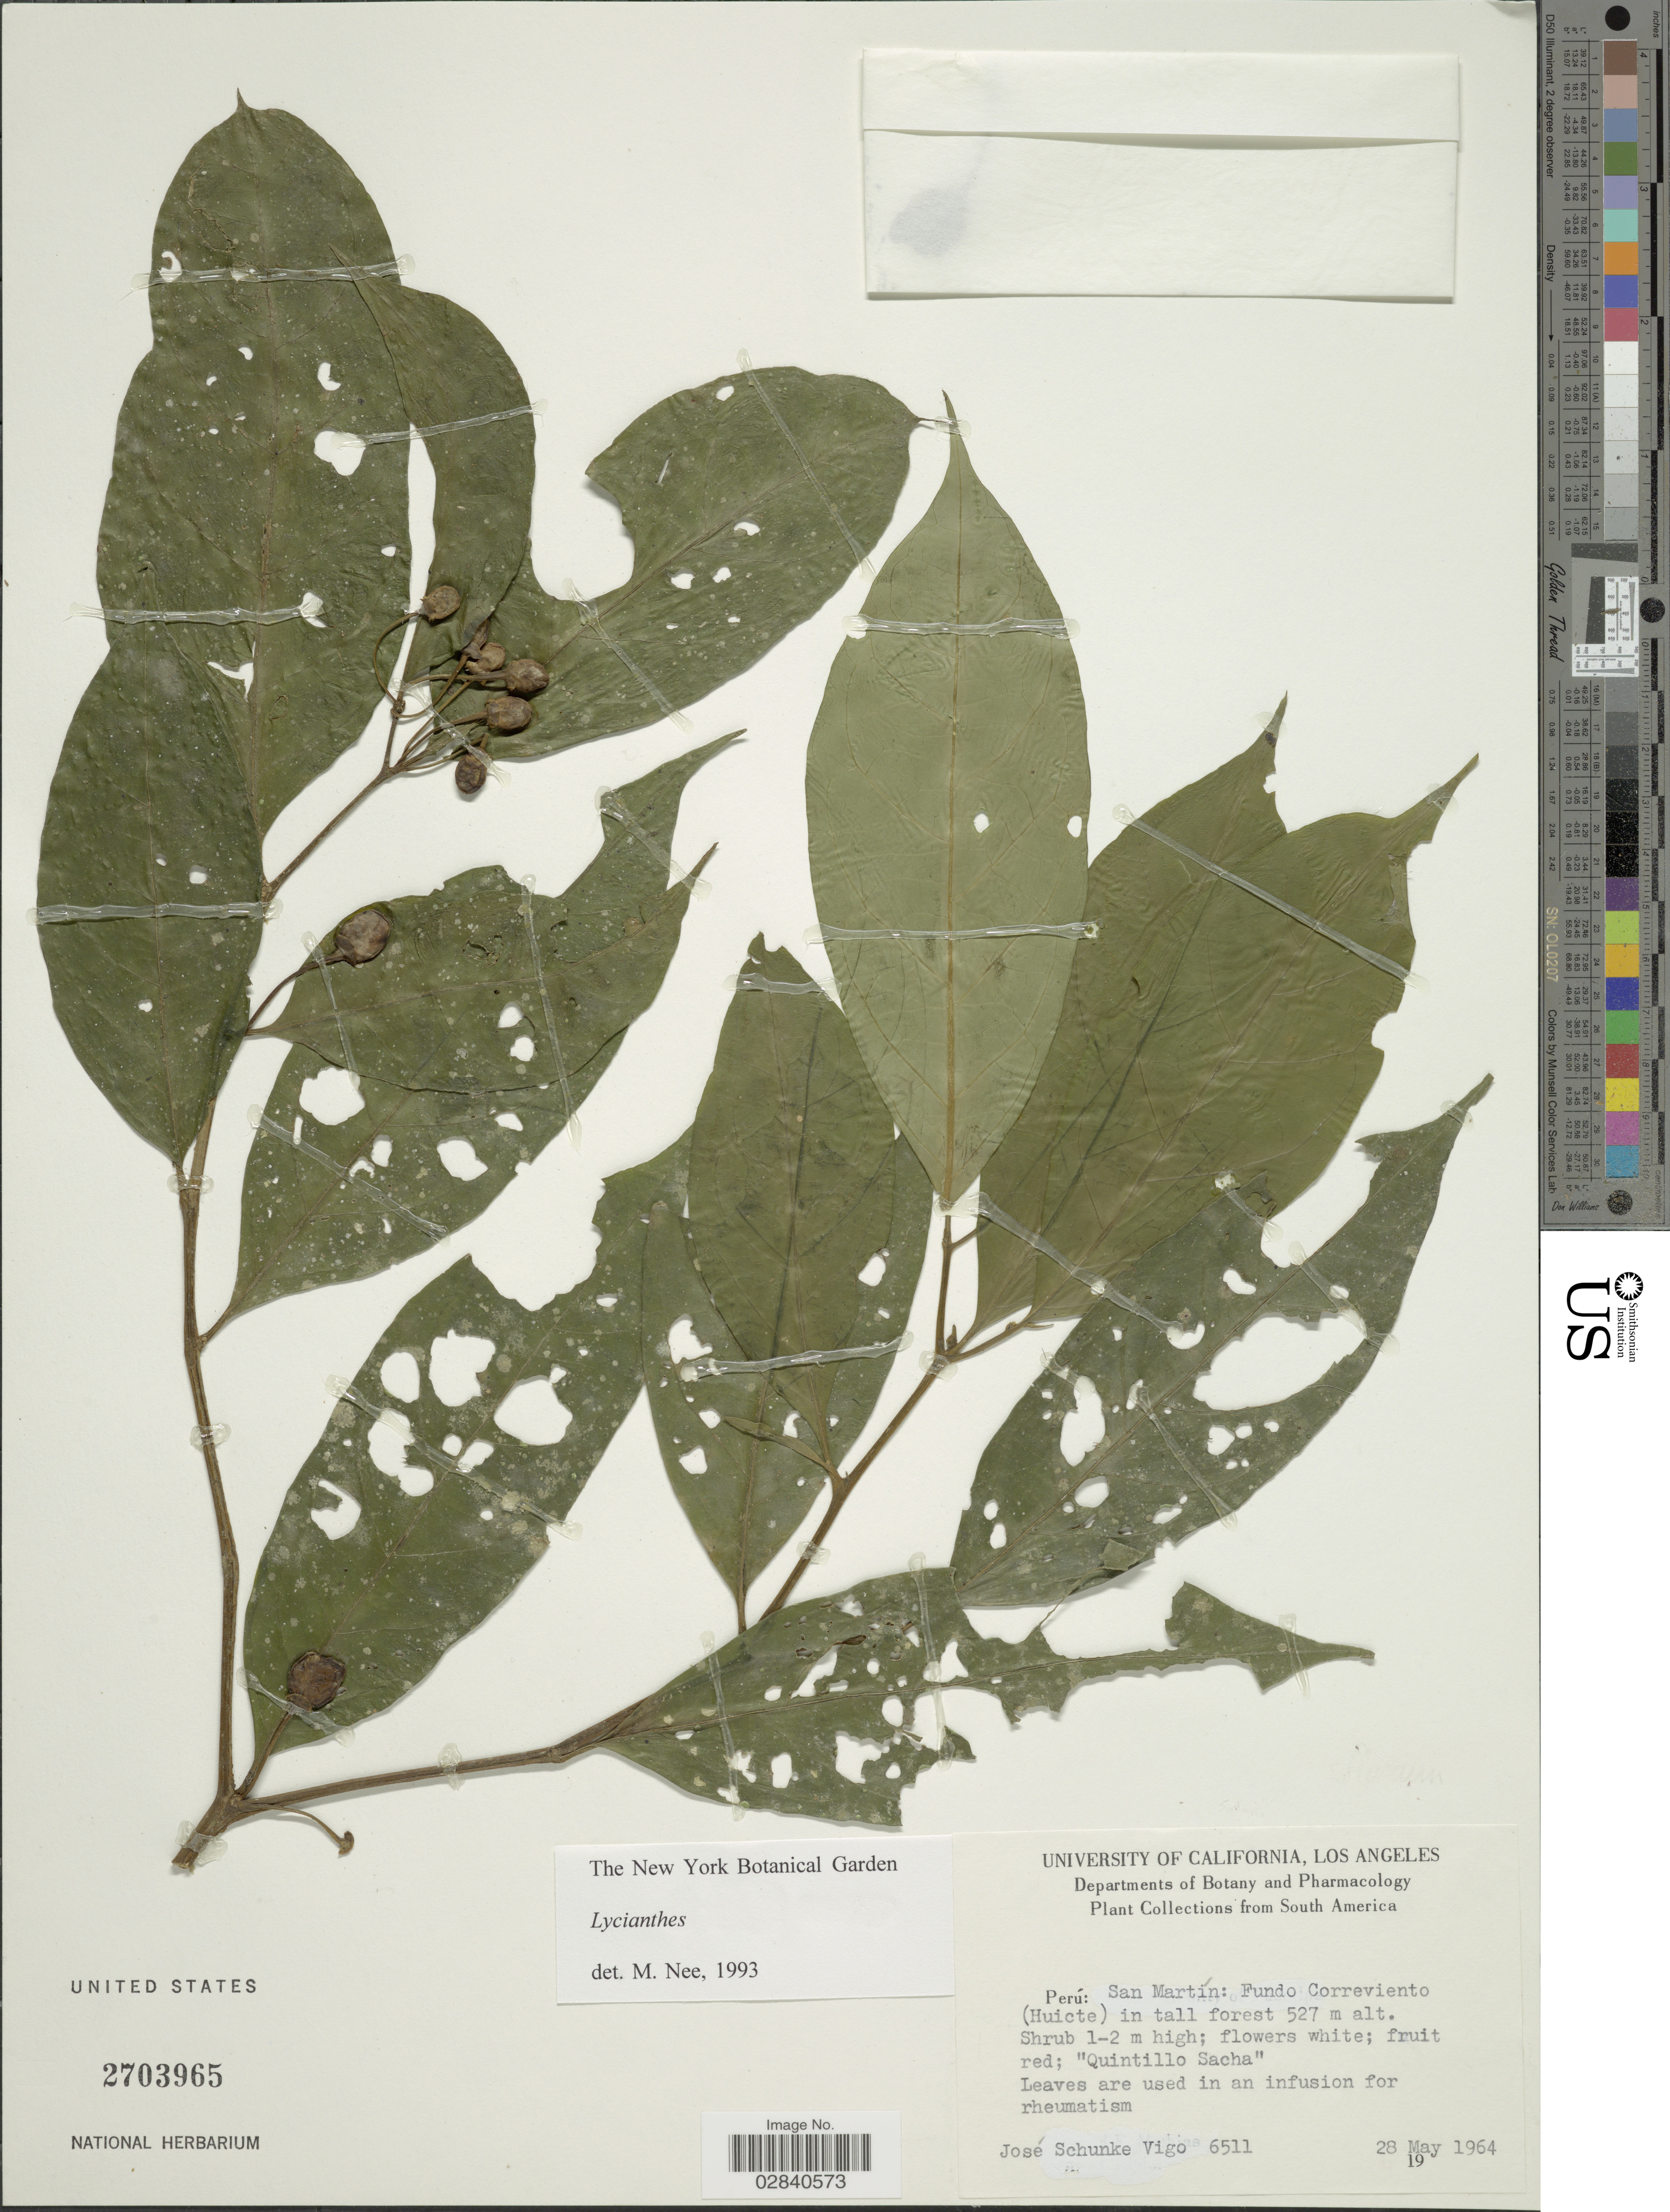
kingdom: Plantae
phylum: Tracheophyta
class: Magnoliopsida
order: Solanales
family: Solanaceae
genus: Lycianthes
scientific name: Lycianthes sp.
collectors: J. Schunke Vigo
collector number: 6511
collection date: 1964-05-28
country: Peru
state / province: San Martín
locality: Fundo Correviento (Huicte).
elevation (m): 527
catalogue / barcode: US 2703965